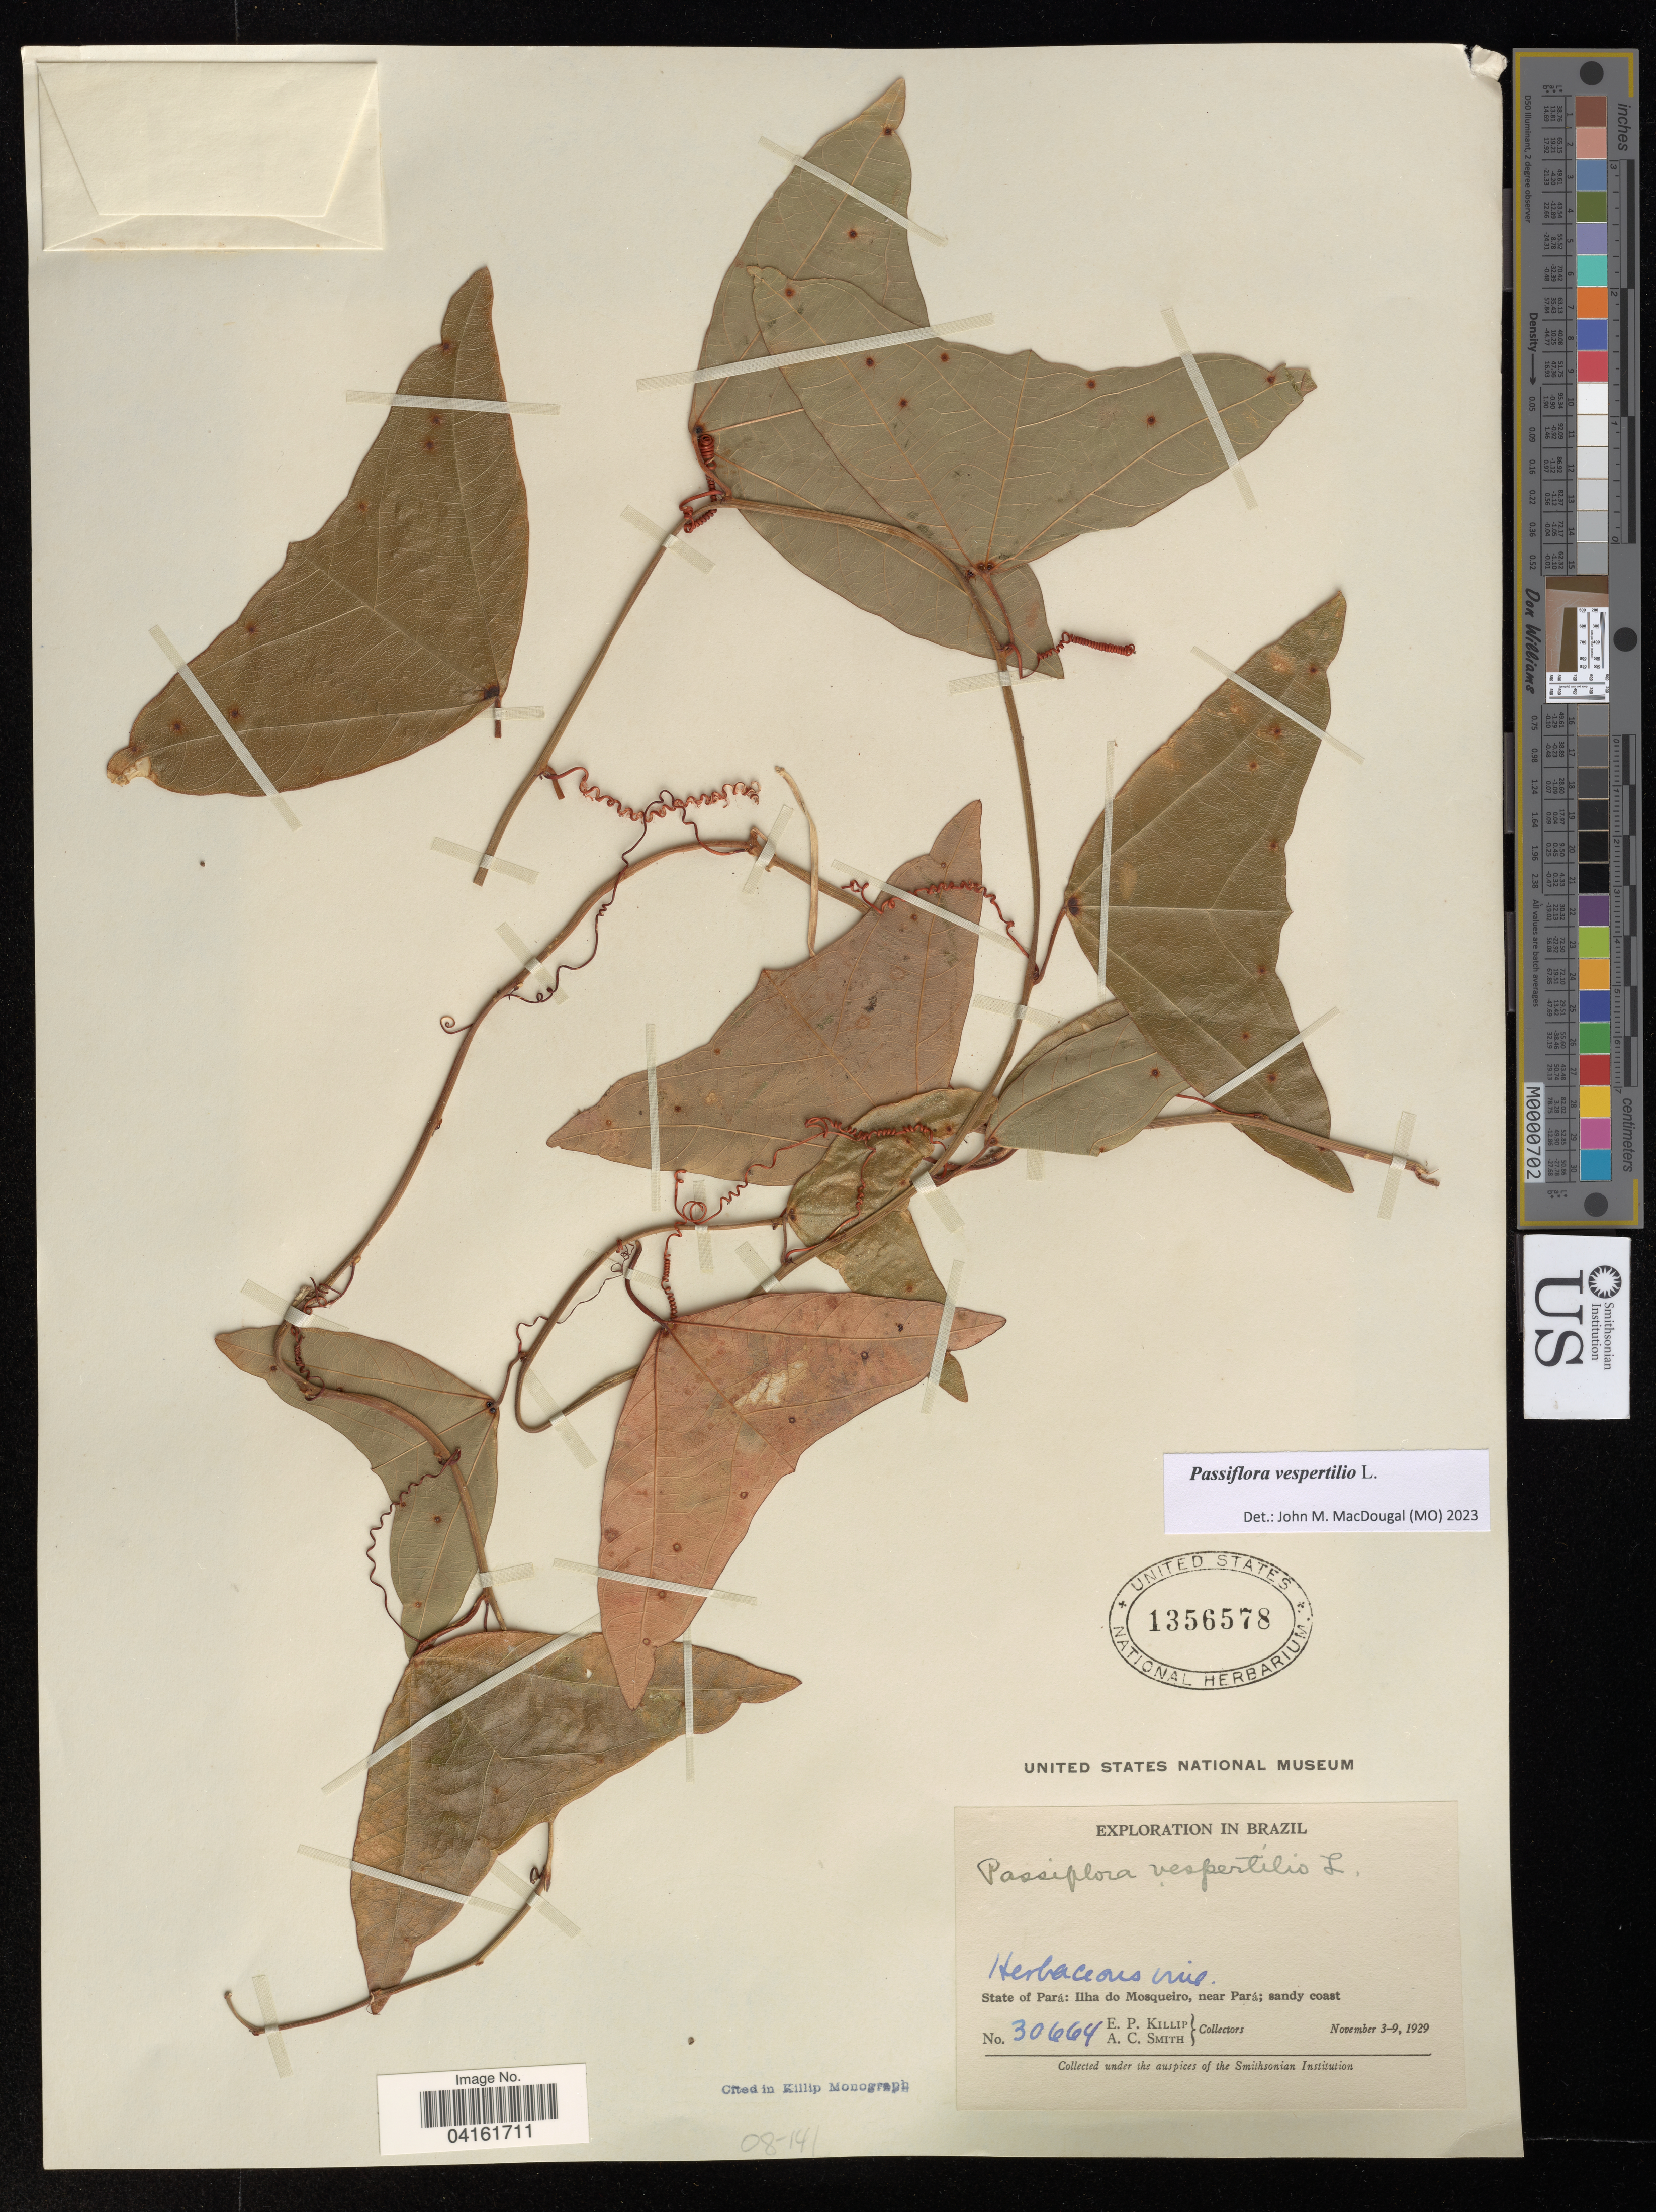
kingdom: Plantae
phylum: Tracheophyta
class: Magnoliopsida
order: Malpighiales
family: Passifloraceae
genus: Passiflora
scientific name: Passiflora vespertilio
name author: L.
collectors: E. P. Killip & A. C. Smith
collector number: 30664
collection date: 1929-11-03/1929-11-09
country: Brazil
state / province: Pará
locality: Ilha do Mosquiero, near Pará.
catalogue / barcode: US 1356578